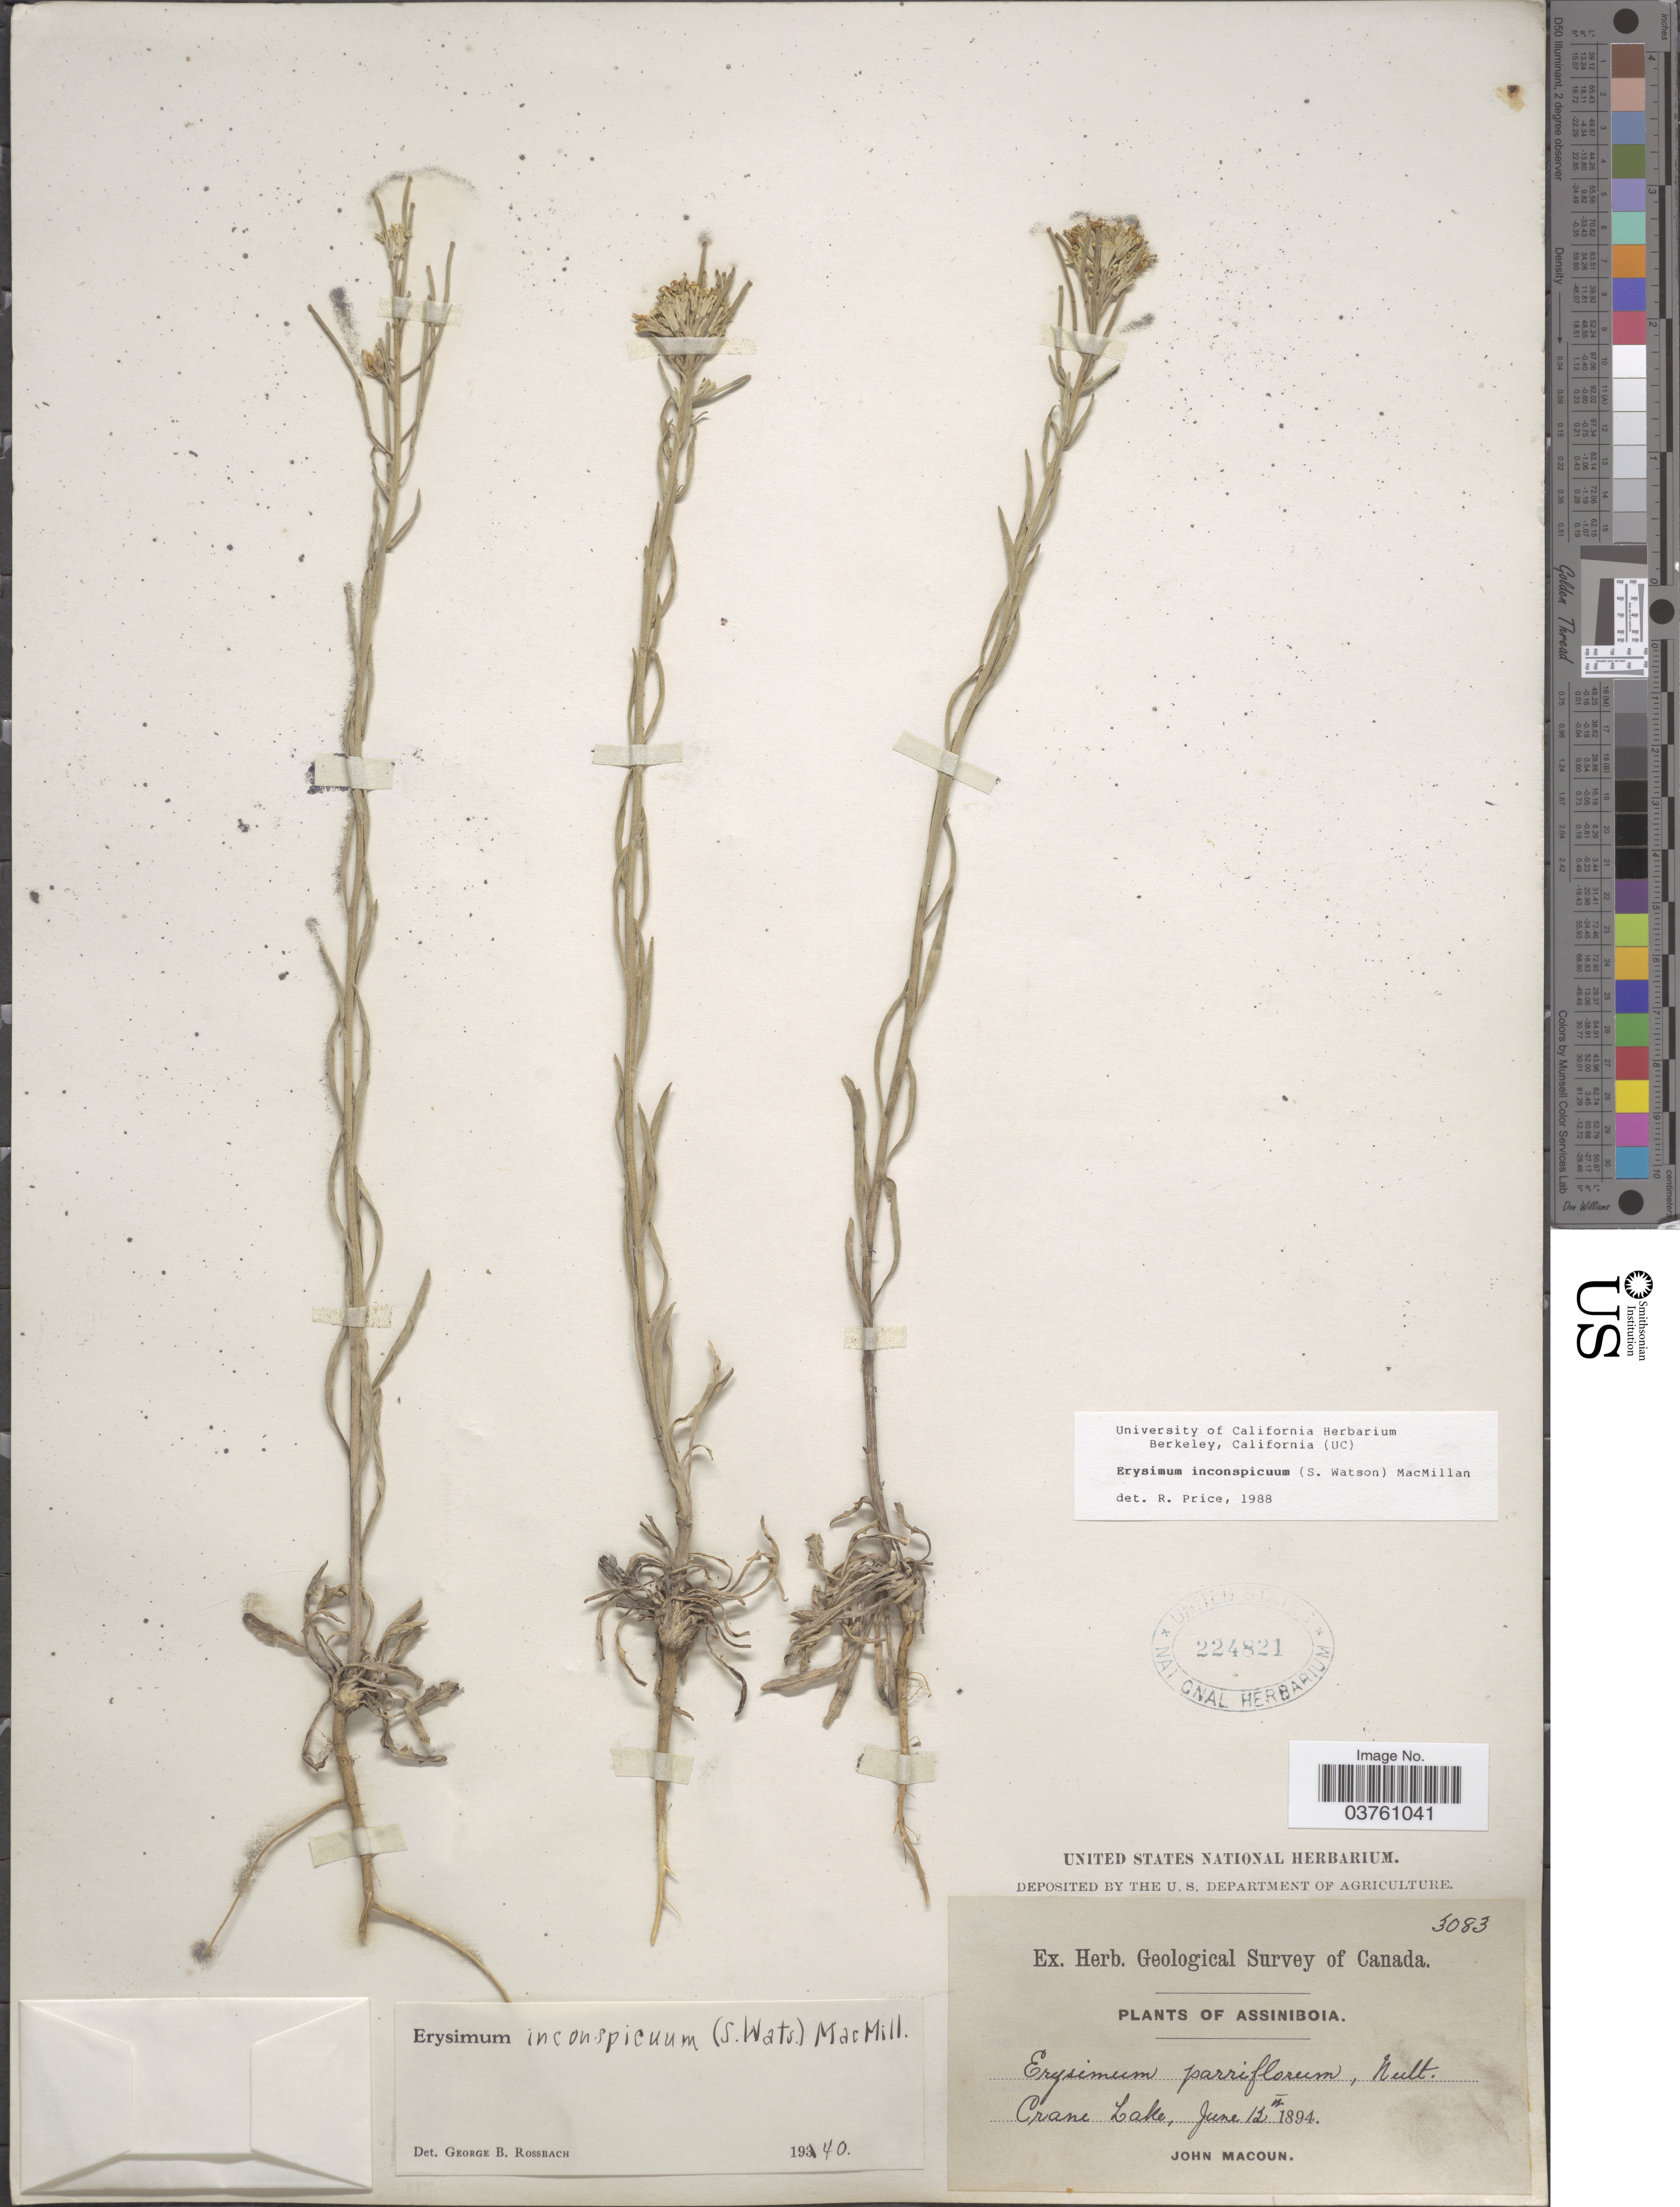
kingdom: Plantae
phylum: Tracheophyta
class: Magnoliopsida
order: Brassicales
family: Brassicaceae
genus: Erysimum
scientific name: Erysimum inconspicuum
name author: (S. Watson) MacMill.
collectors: J. Macoun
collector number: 3083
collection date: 1894-06-13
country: Canada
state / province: Saskatchewan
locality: Assiniboia. Crane Lake.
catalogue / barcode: US 224821